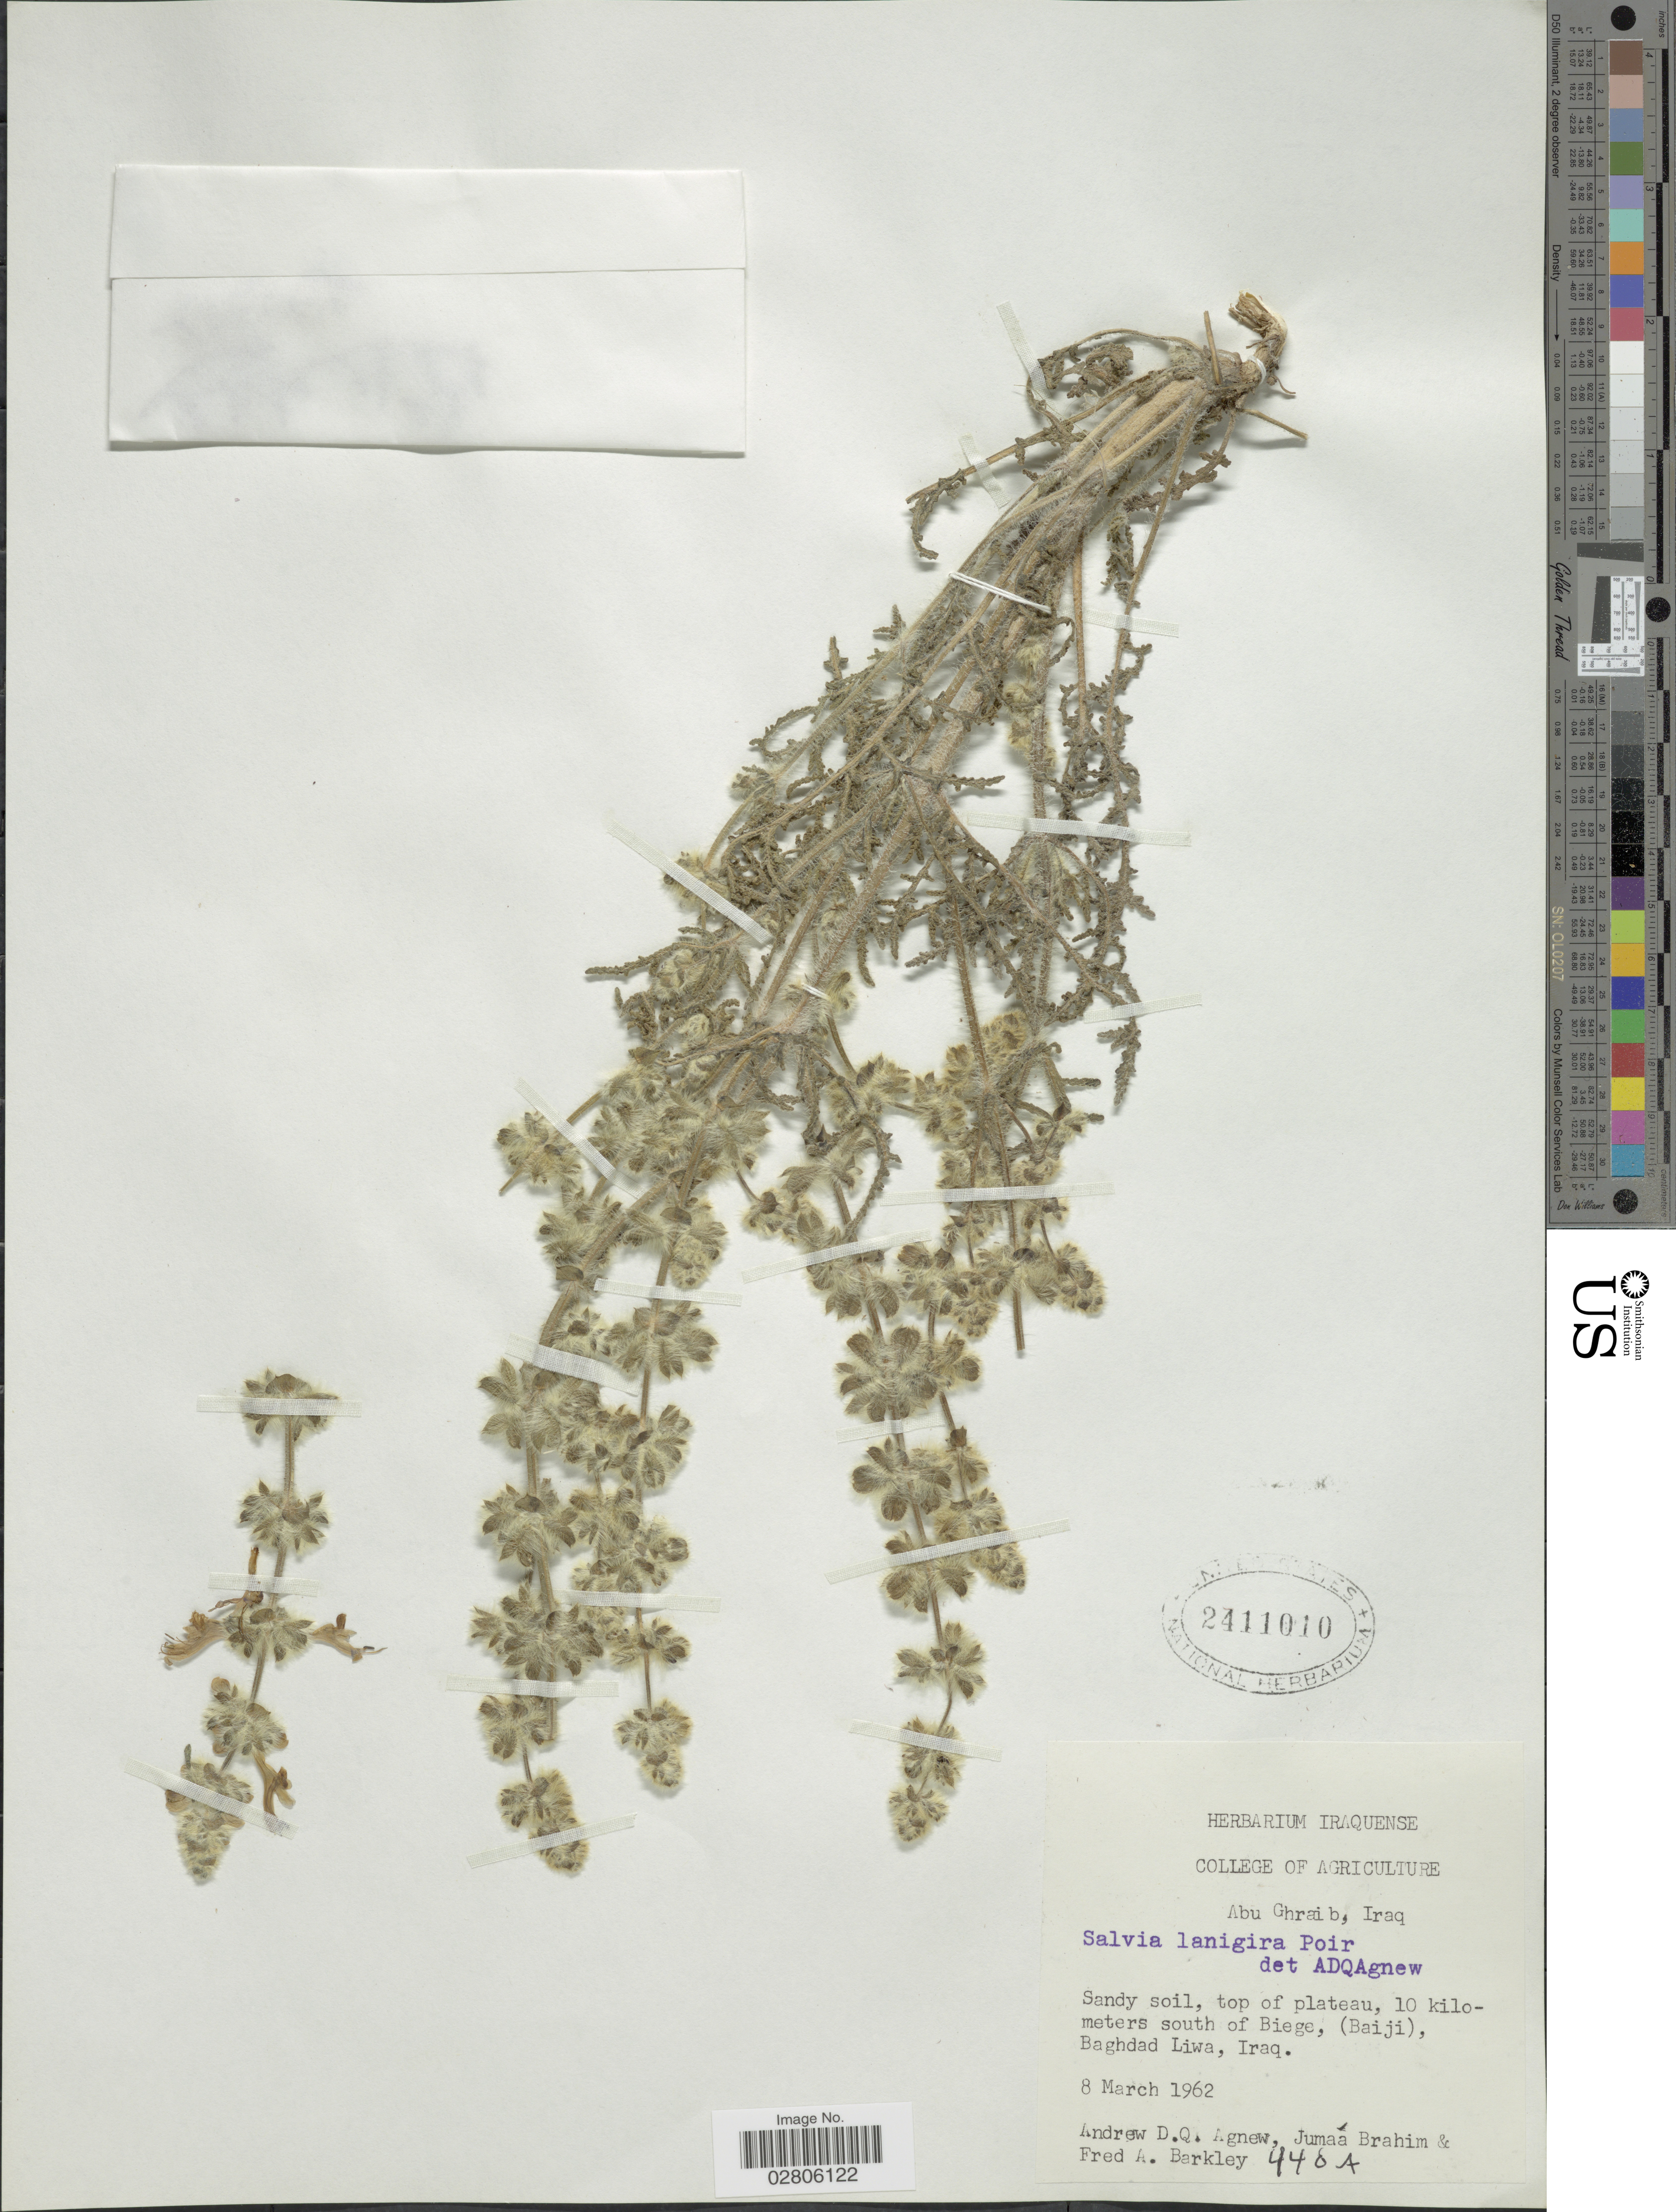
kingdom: Plantae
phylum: Tracheophyta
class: Magnoliopsida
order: Lamiales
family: Lamiaceae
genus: Salvia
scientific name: Salvia lanigera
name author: Poir.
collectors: A. D. Agnew, Brahim M., J. & F. A. Barkley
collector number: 448A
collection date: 1962-03-08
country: Iraq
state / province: Baghdad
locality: Abu Ghraib, Sandy soil, top of plateau, 10 kilometers south of Biege, (Baiji), Baghdad Liwa.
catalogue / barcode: US 2411010